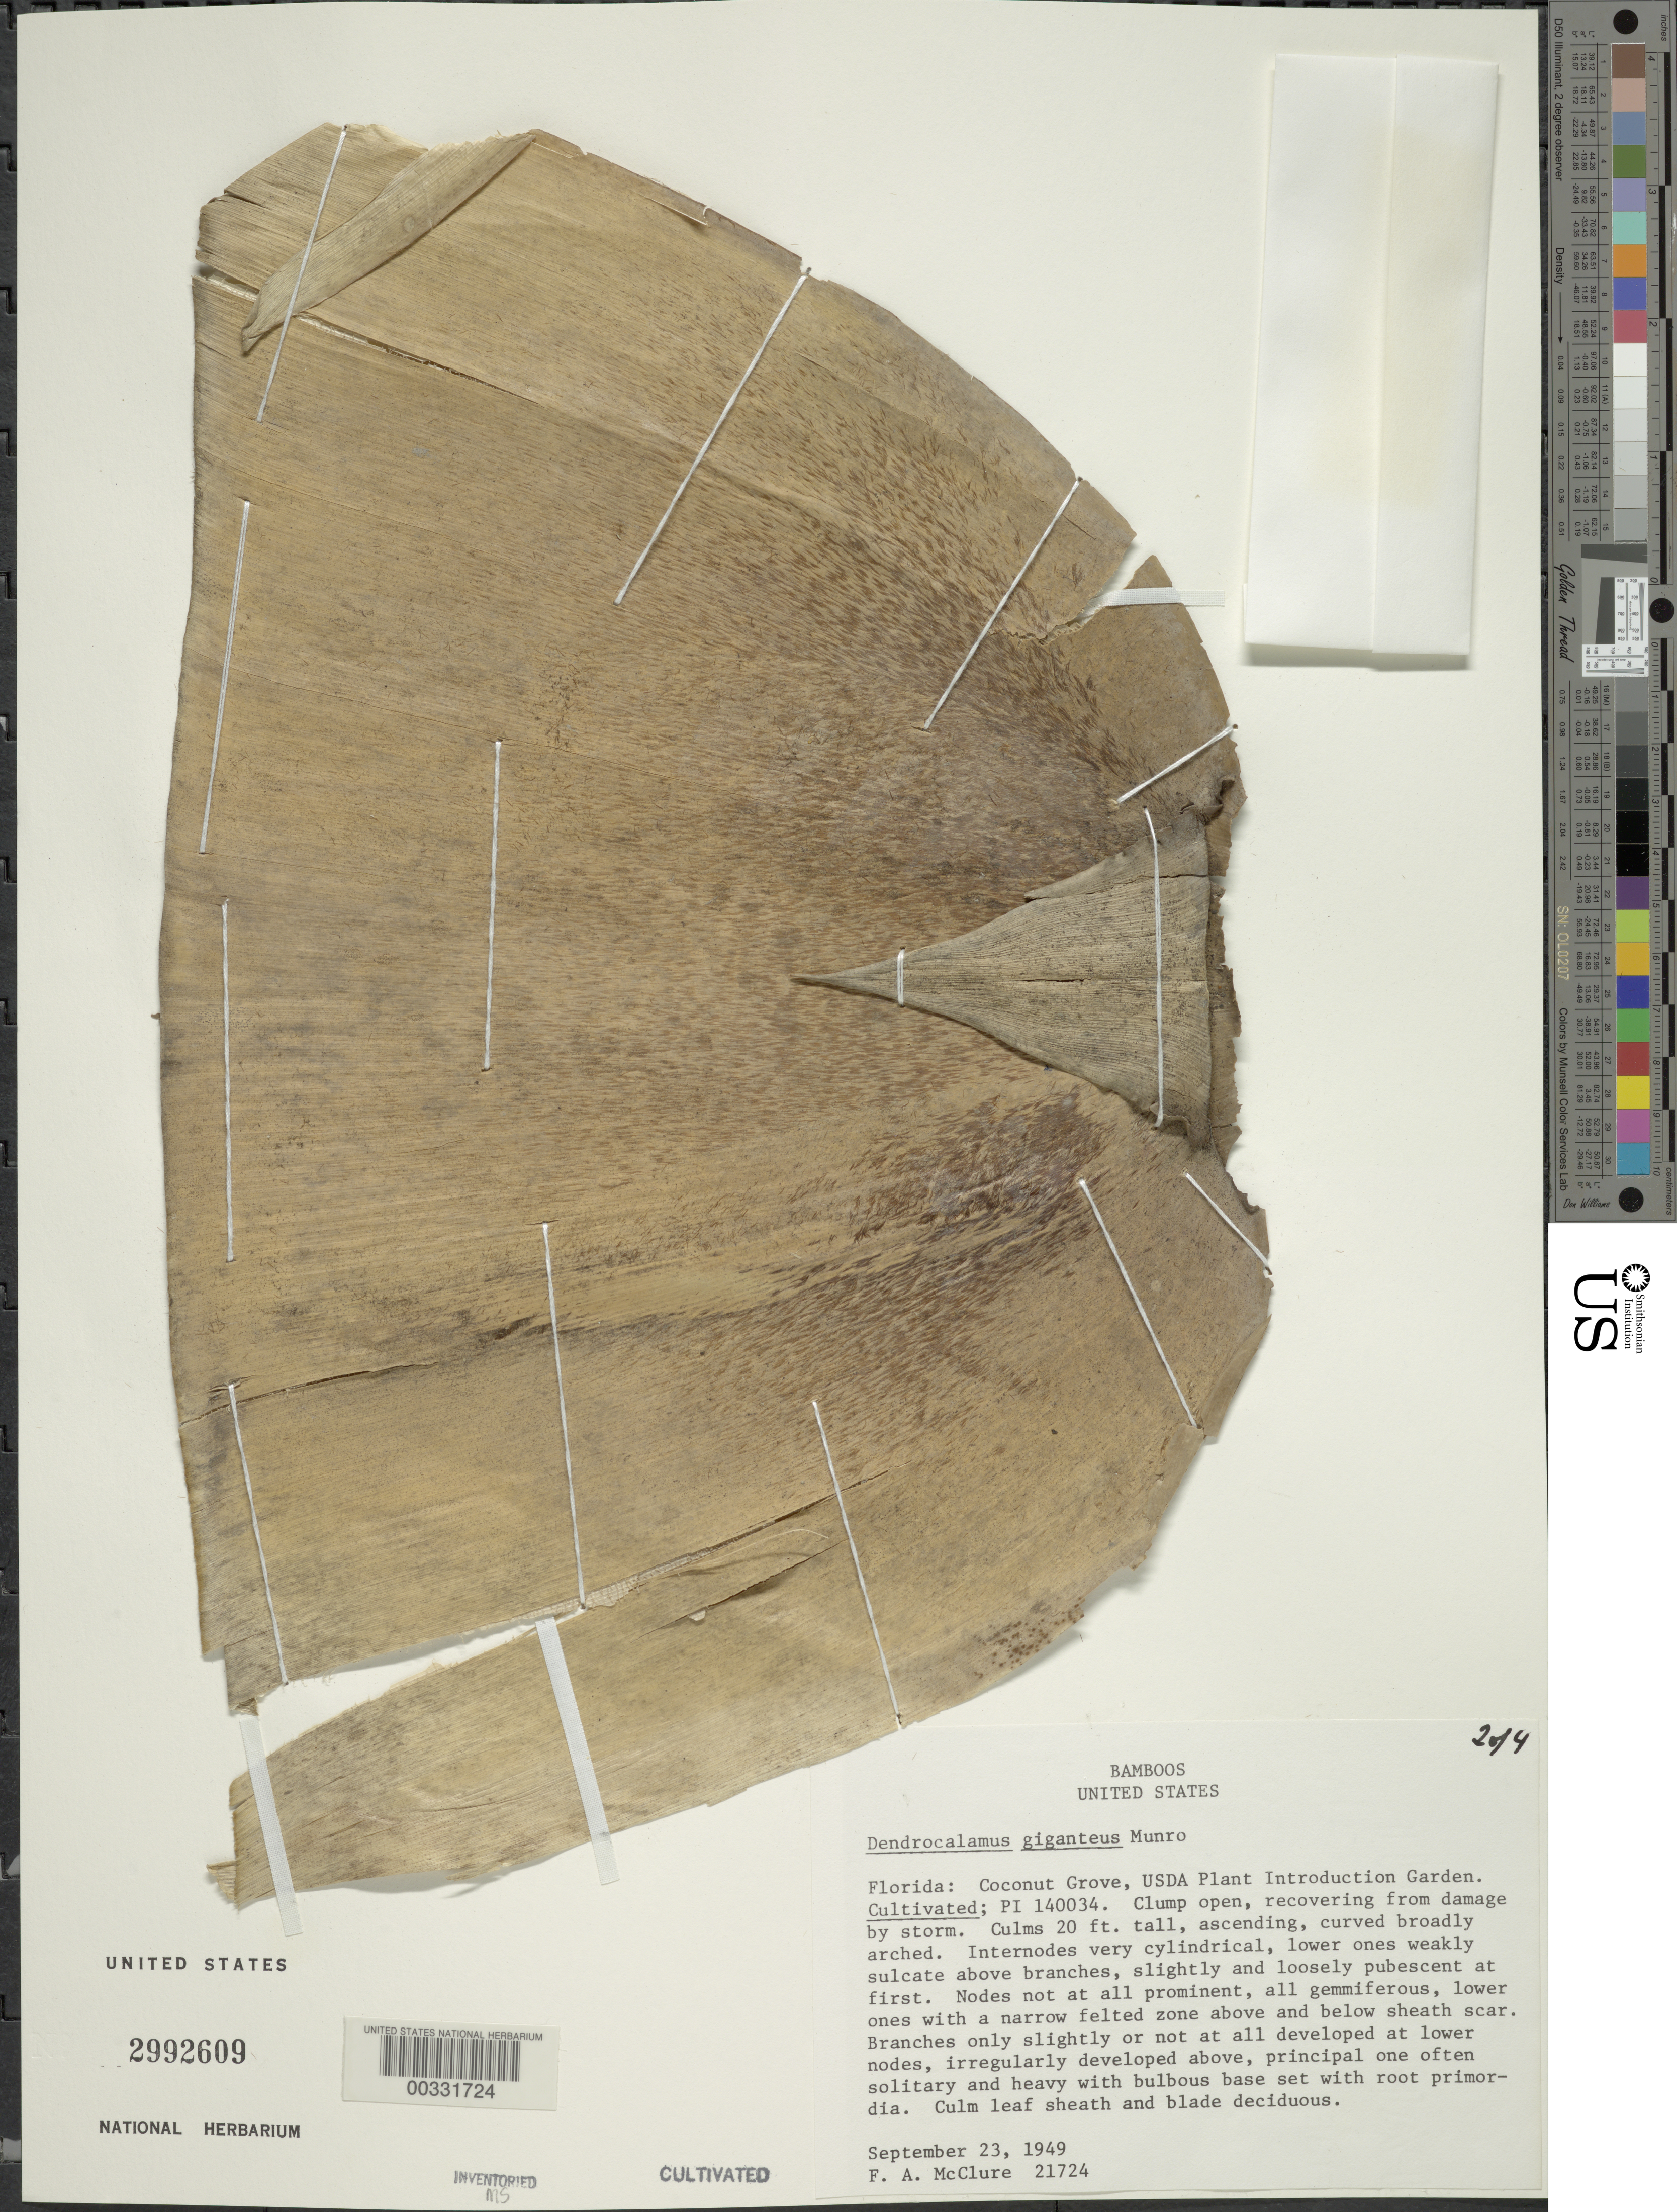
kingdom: Plantae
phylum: Tracheophyta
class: Liliopsida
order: Poales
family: Poaceae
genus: Dendrocalamus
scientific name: Dendrocalamus giganteus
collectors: F. A. McClure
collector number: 21724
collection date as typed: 23 Sep 1949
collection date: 1949-09-23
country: United States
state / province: Florida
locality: U.s.d.a. plant introduction garden-coconut grove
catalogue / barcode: US 2992609